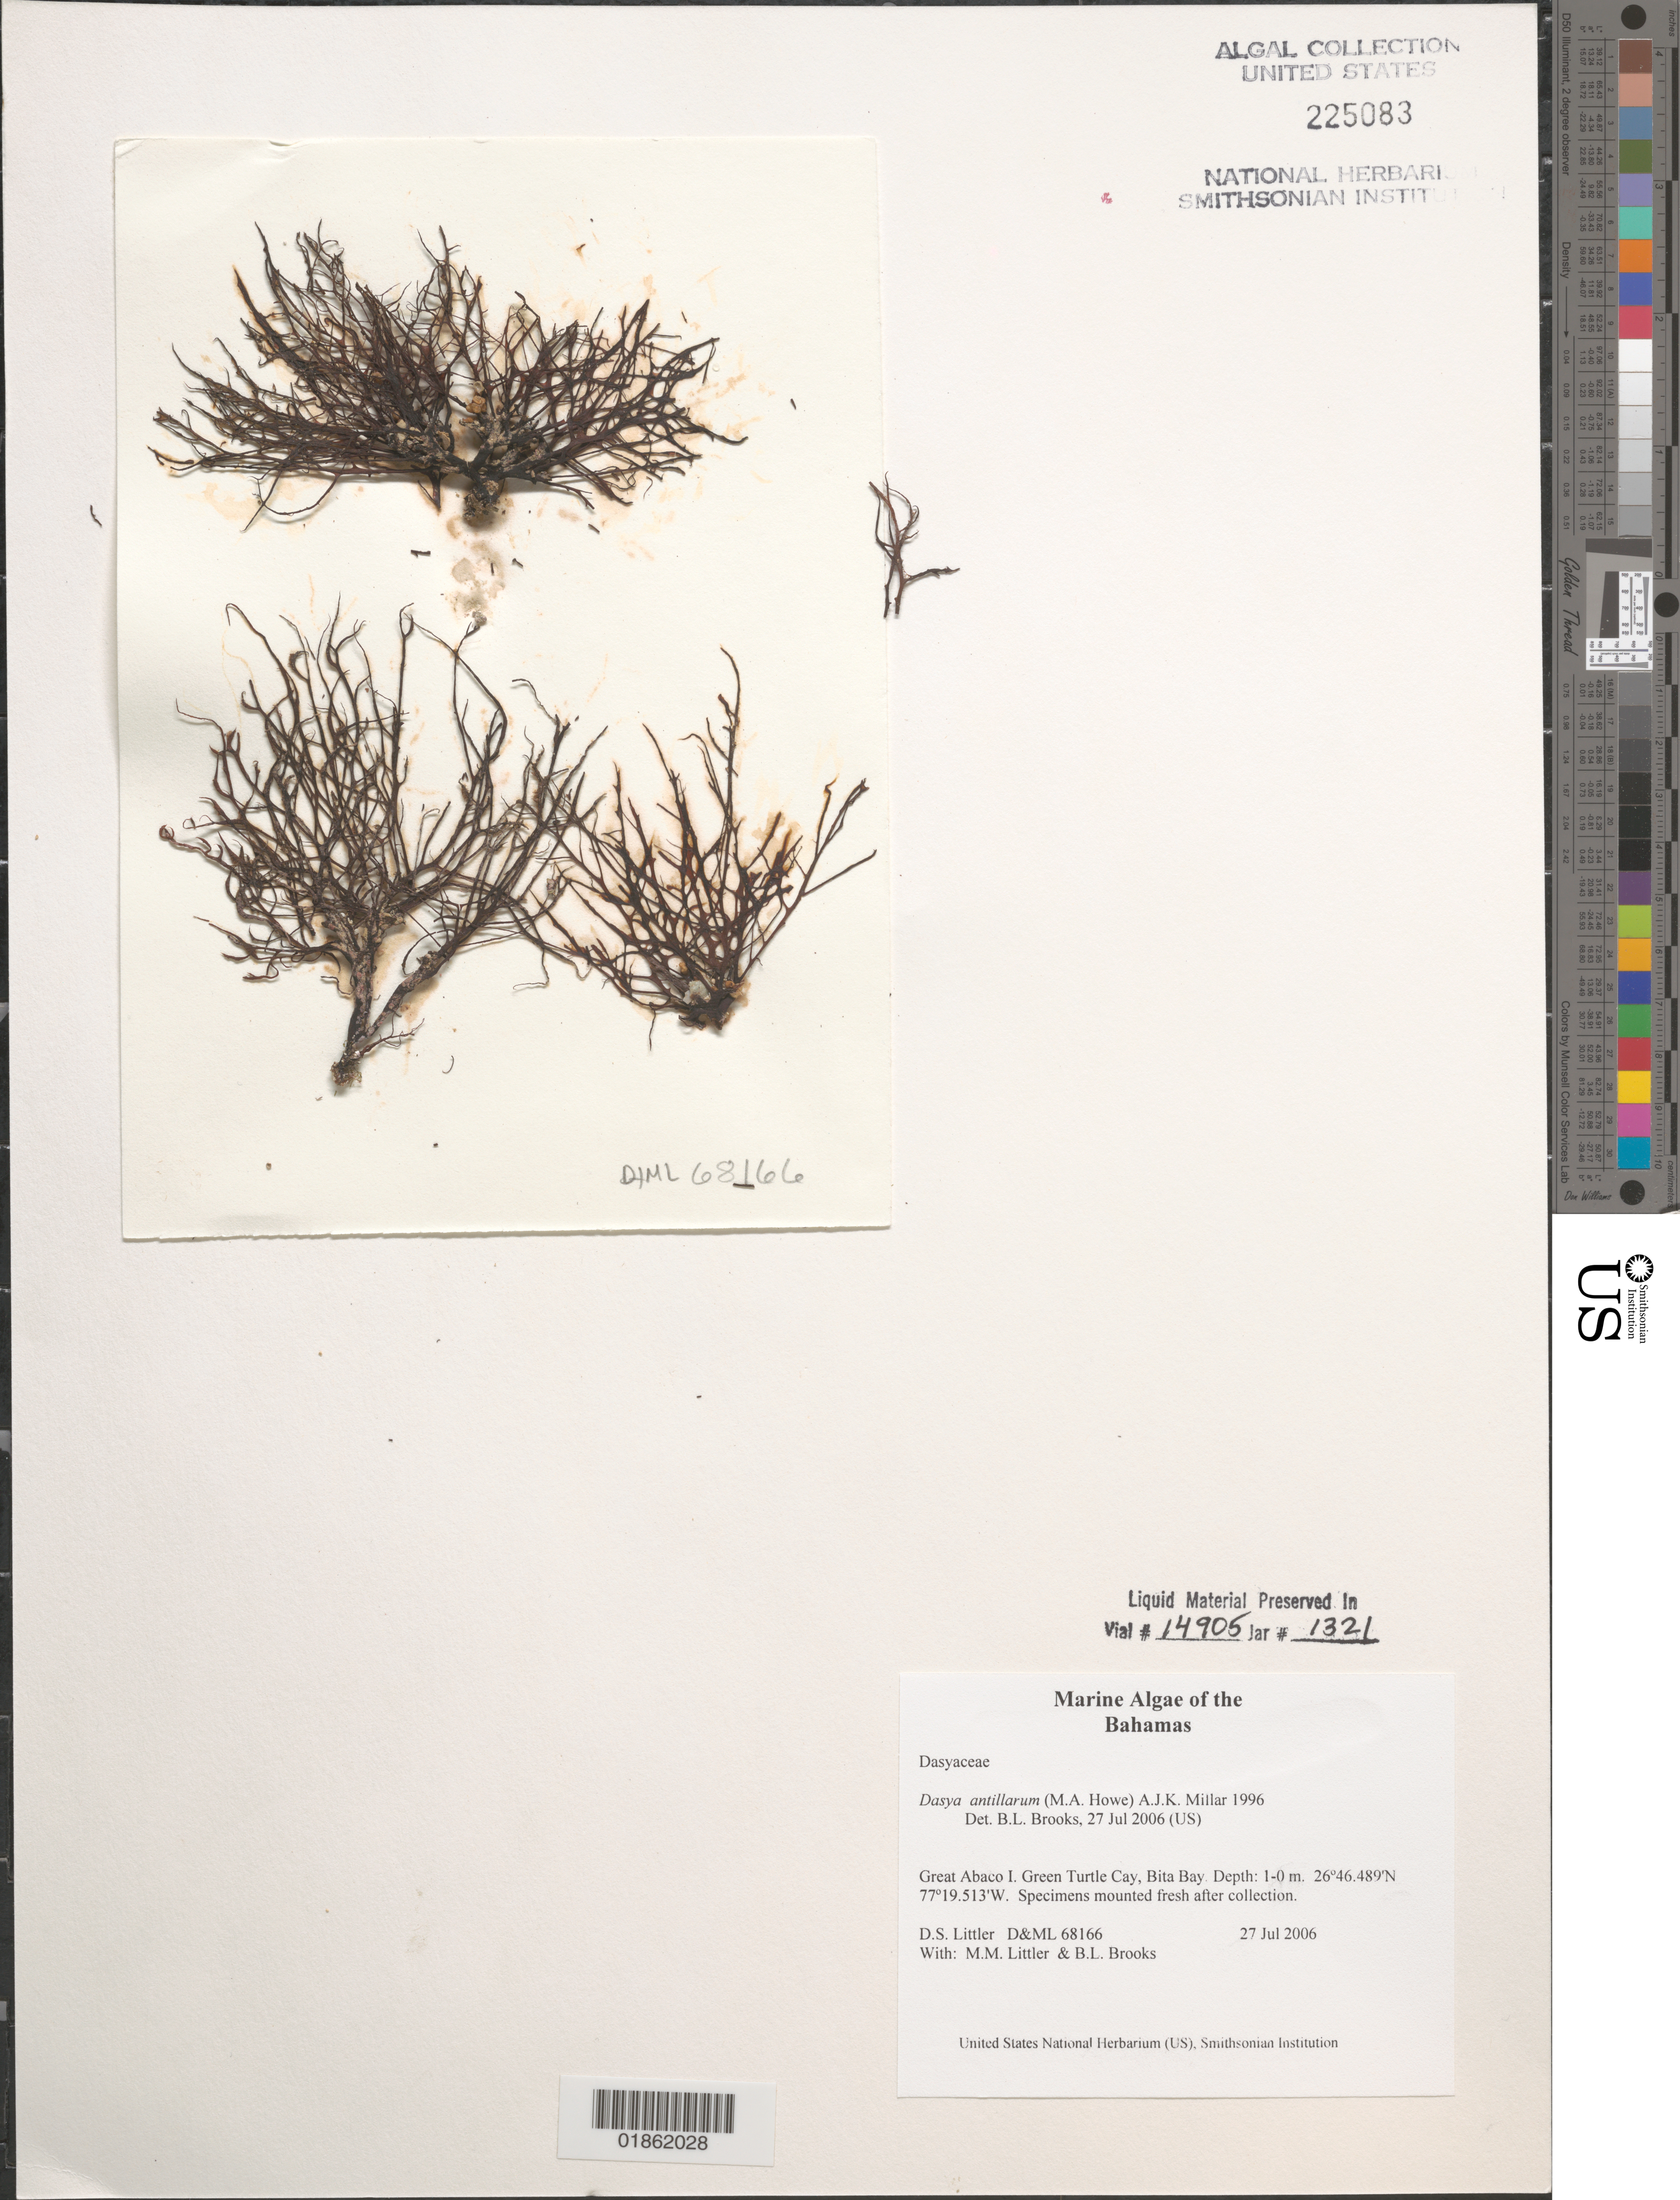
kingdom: Plantae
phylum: Rhodophyta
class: Florideophyceae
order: Ceramiales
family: Dasyaceae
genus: Eupogodon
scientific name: Eupogodon sp.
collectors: M. M. Littler, D. S. Littler & B. Brooks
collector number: D&ML 68166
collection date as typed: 27 Jul 2006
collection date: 2006-07-27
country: Bahamas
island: Green Turtle Cay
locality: Bita Bay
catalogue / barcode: US 225083